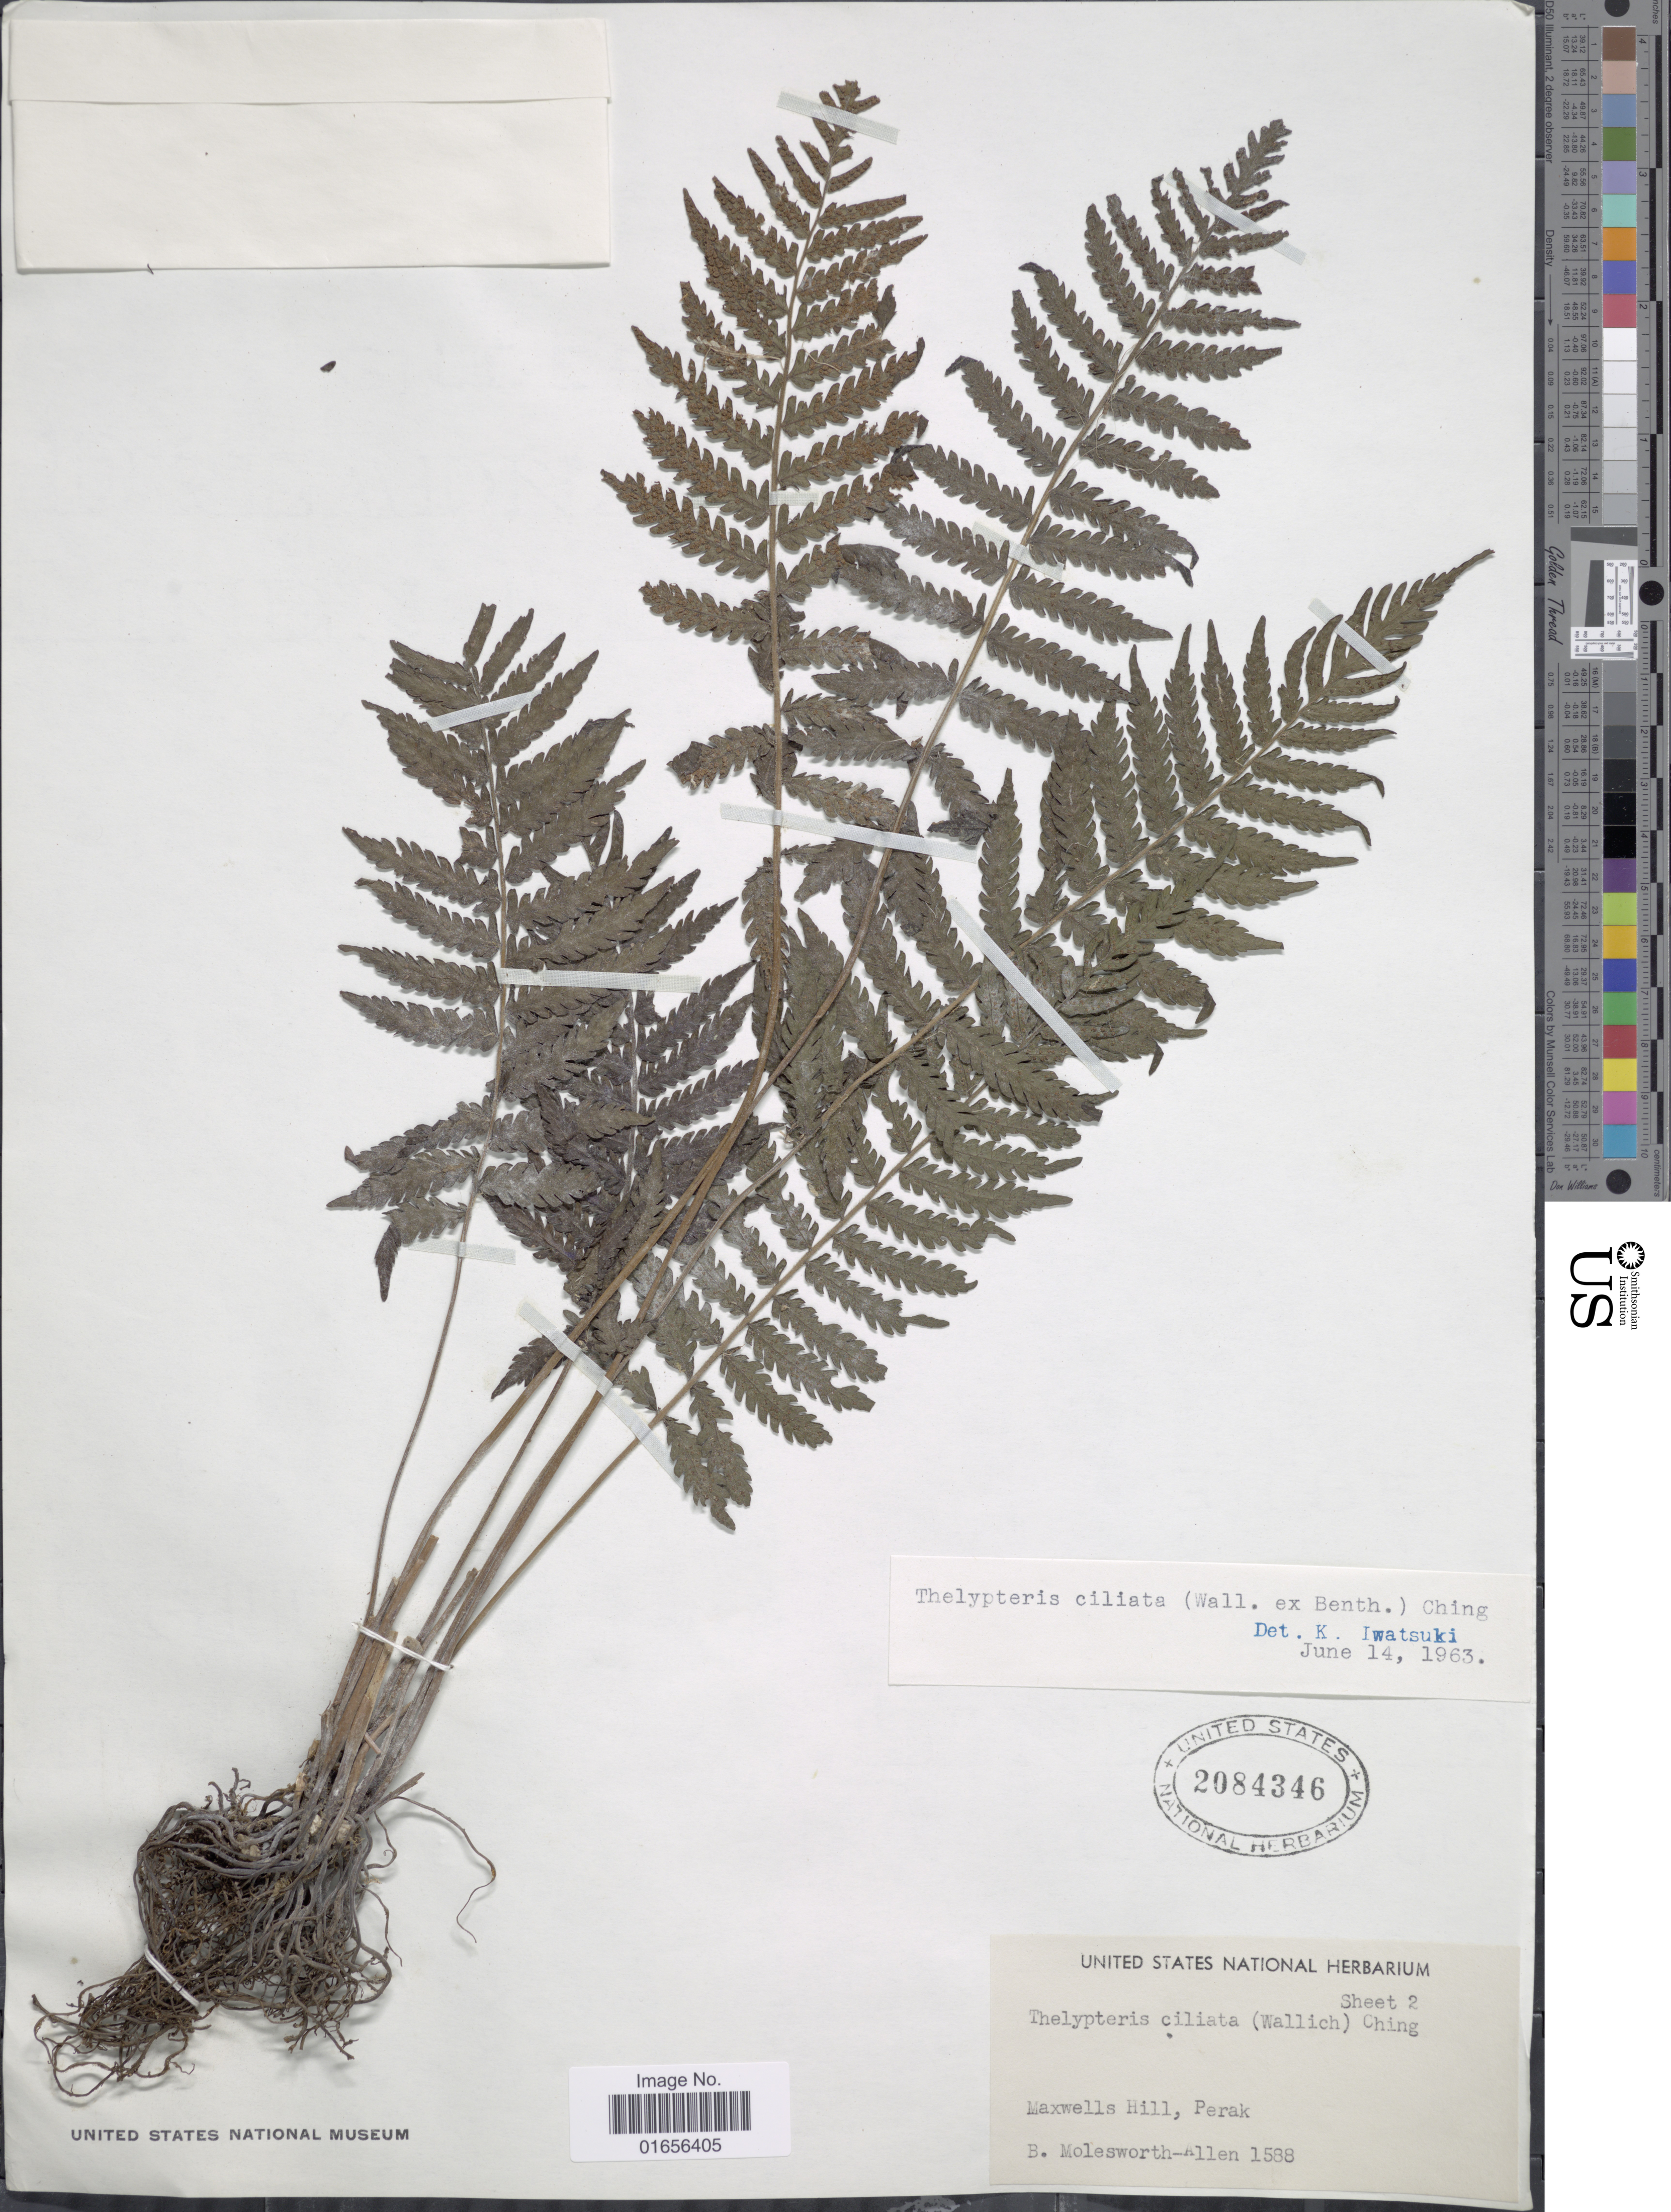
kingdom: Plantae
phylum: Tracheophyta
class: Polypodiopsida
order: Polypodiales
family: Thelypteridaceae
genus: Trigonospora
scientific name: Trigonospora ciliata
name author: (Benth.) Holttum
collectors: B. E. G. Molesworth-Allen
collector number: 1588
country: Malaysia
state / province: Perak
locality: Maxwells Hill, Perak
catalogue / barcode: US 2084346